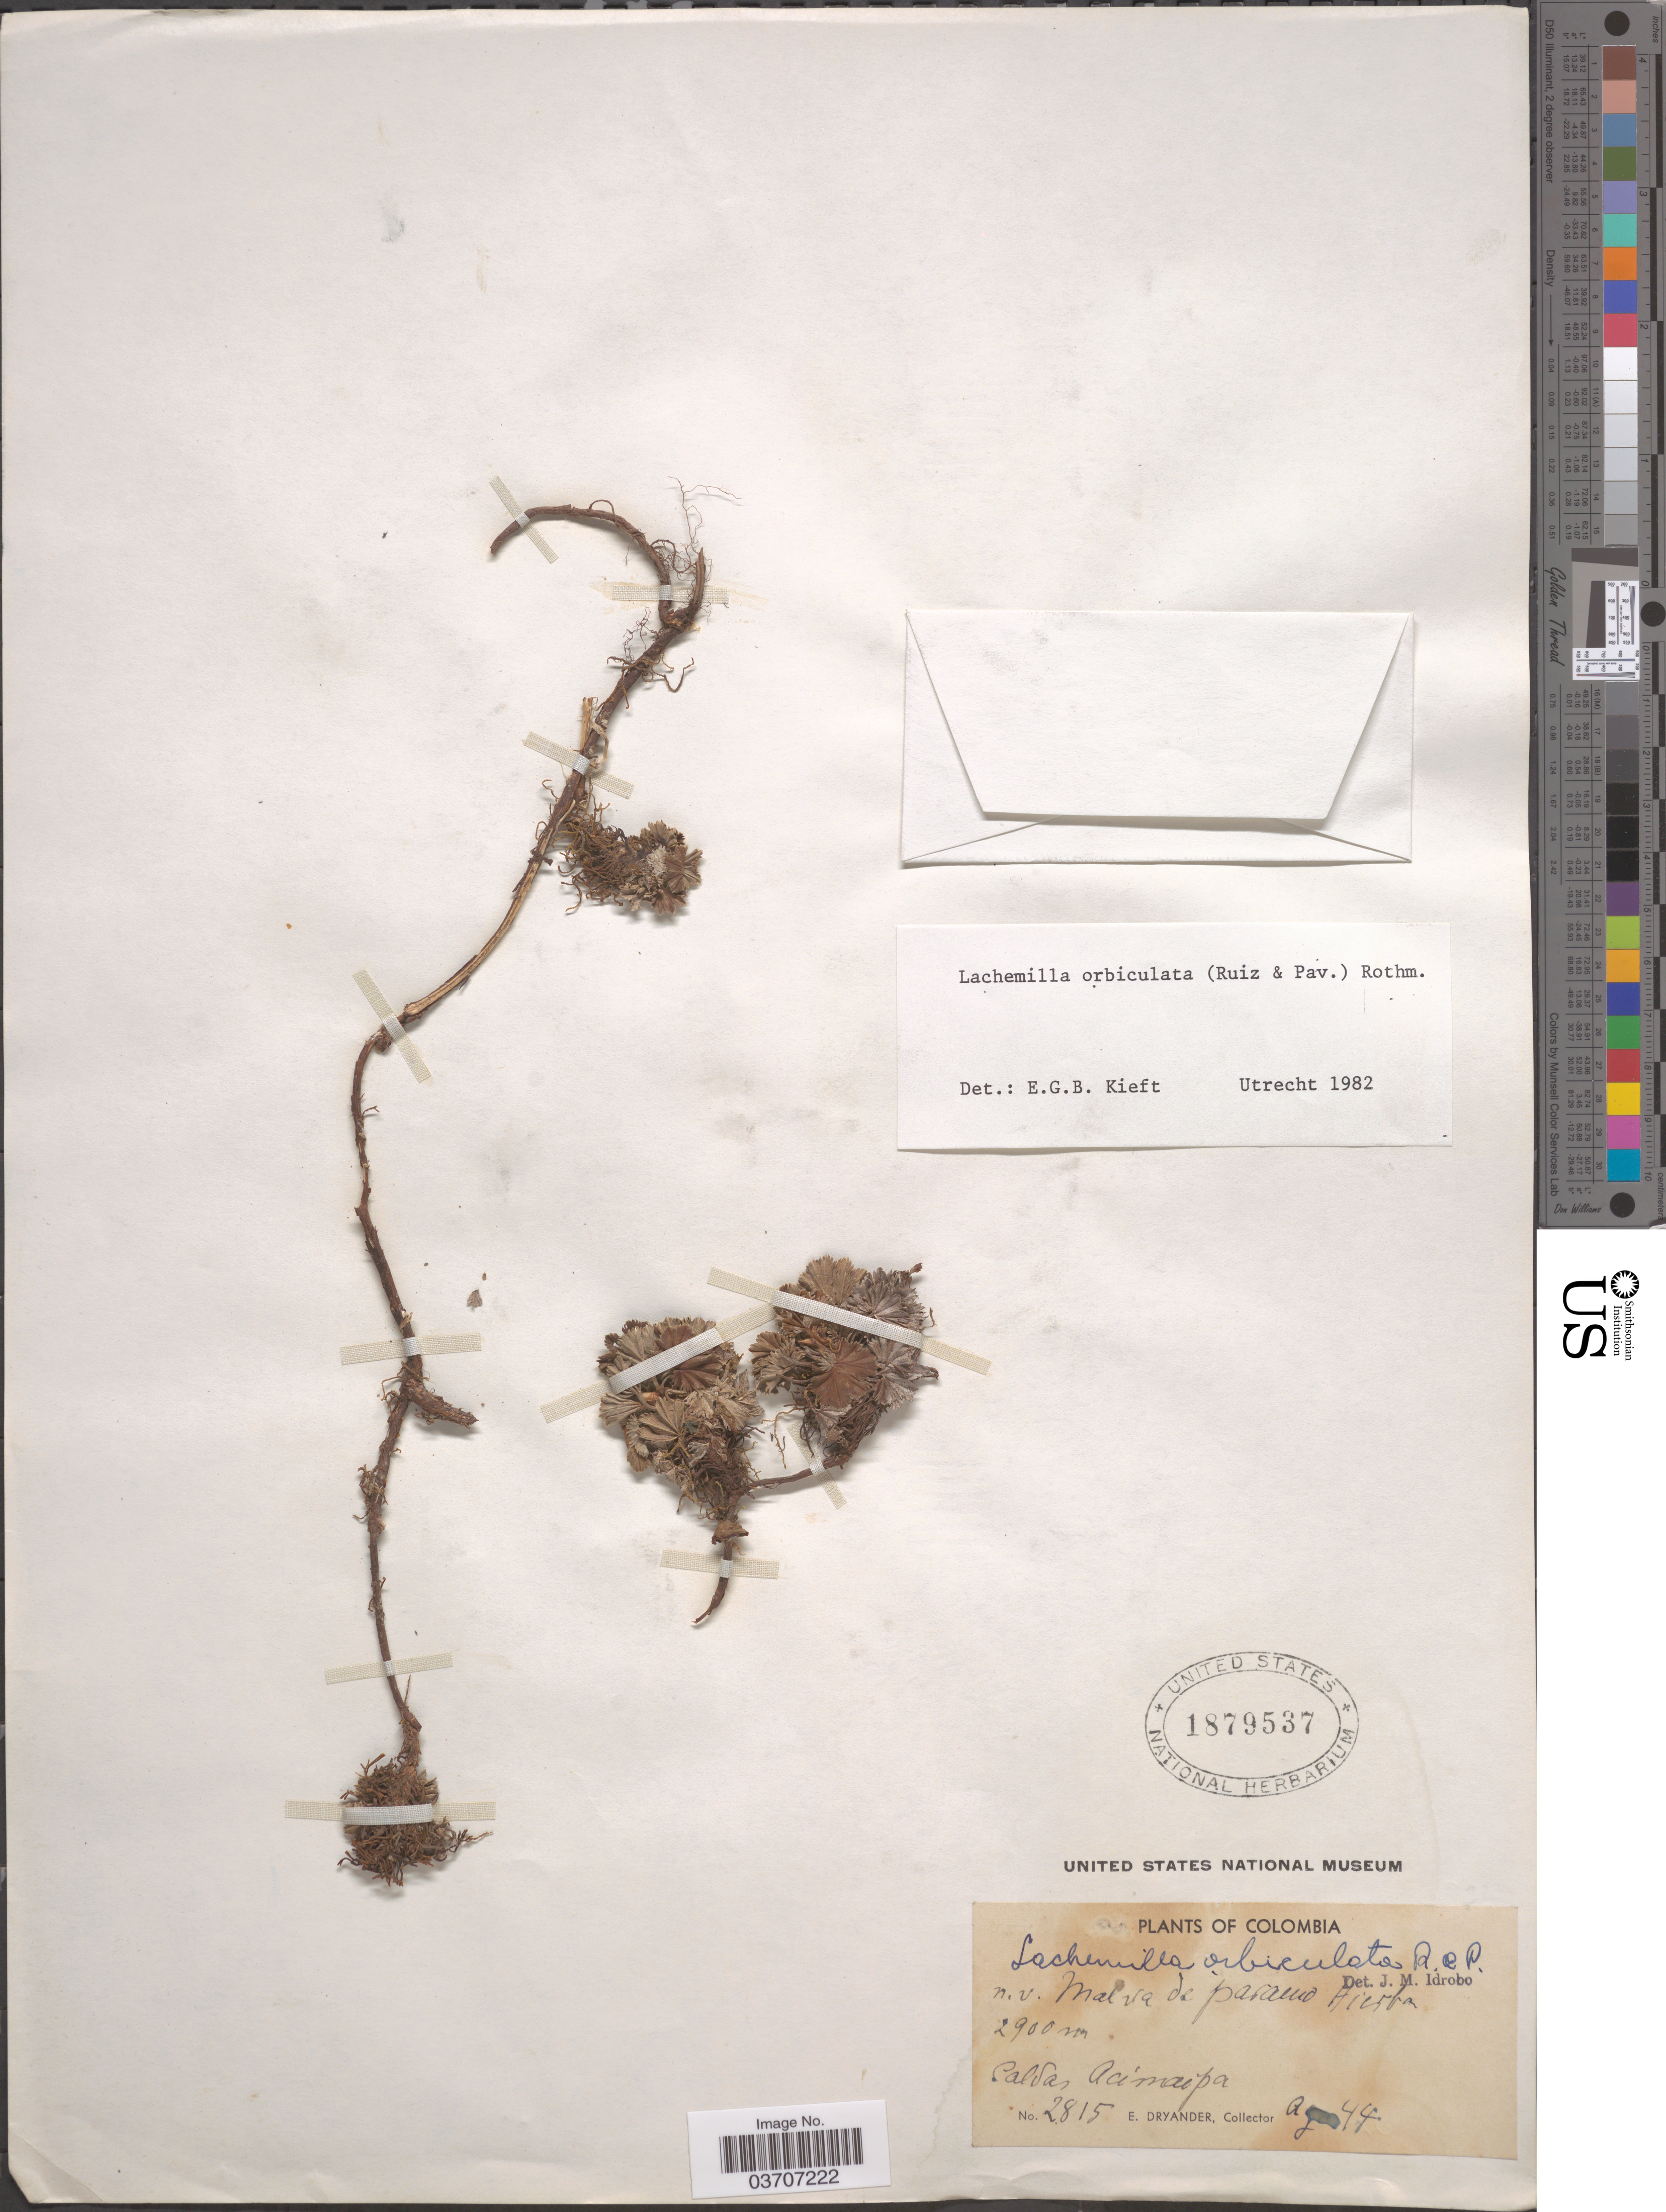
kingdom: Plantae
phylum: Tracheophyta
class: Magnoliopsida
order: Rosales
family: Rosaceae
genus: Lachemilla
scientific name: Lachemilla orbiculata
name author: (Ruiz & Pav.) Rydb.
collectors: E. Dryander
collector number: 2815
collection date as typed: Transcribed d/m/y: /8/44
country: Colombia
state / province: Caldas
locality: Acimaipa.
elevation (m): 2900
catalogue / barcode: US 1879537